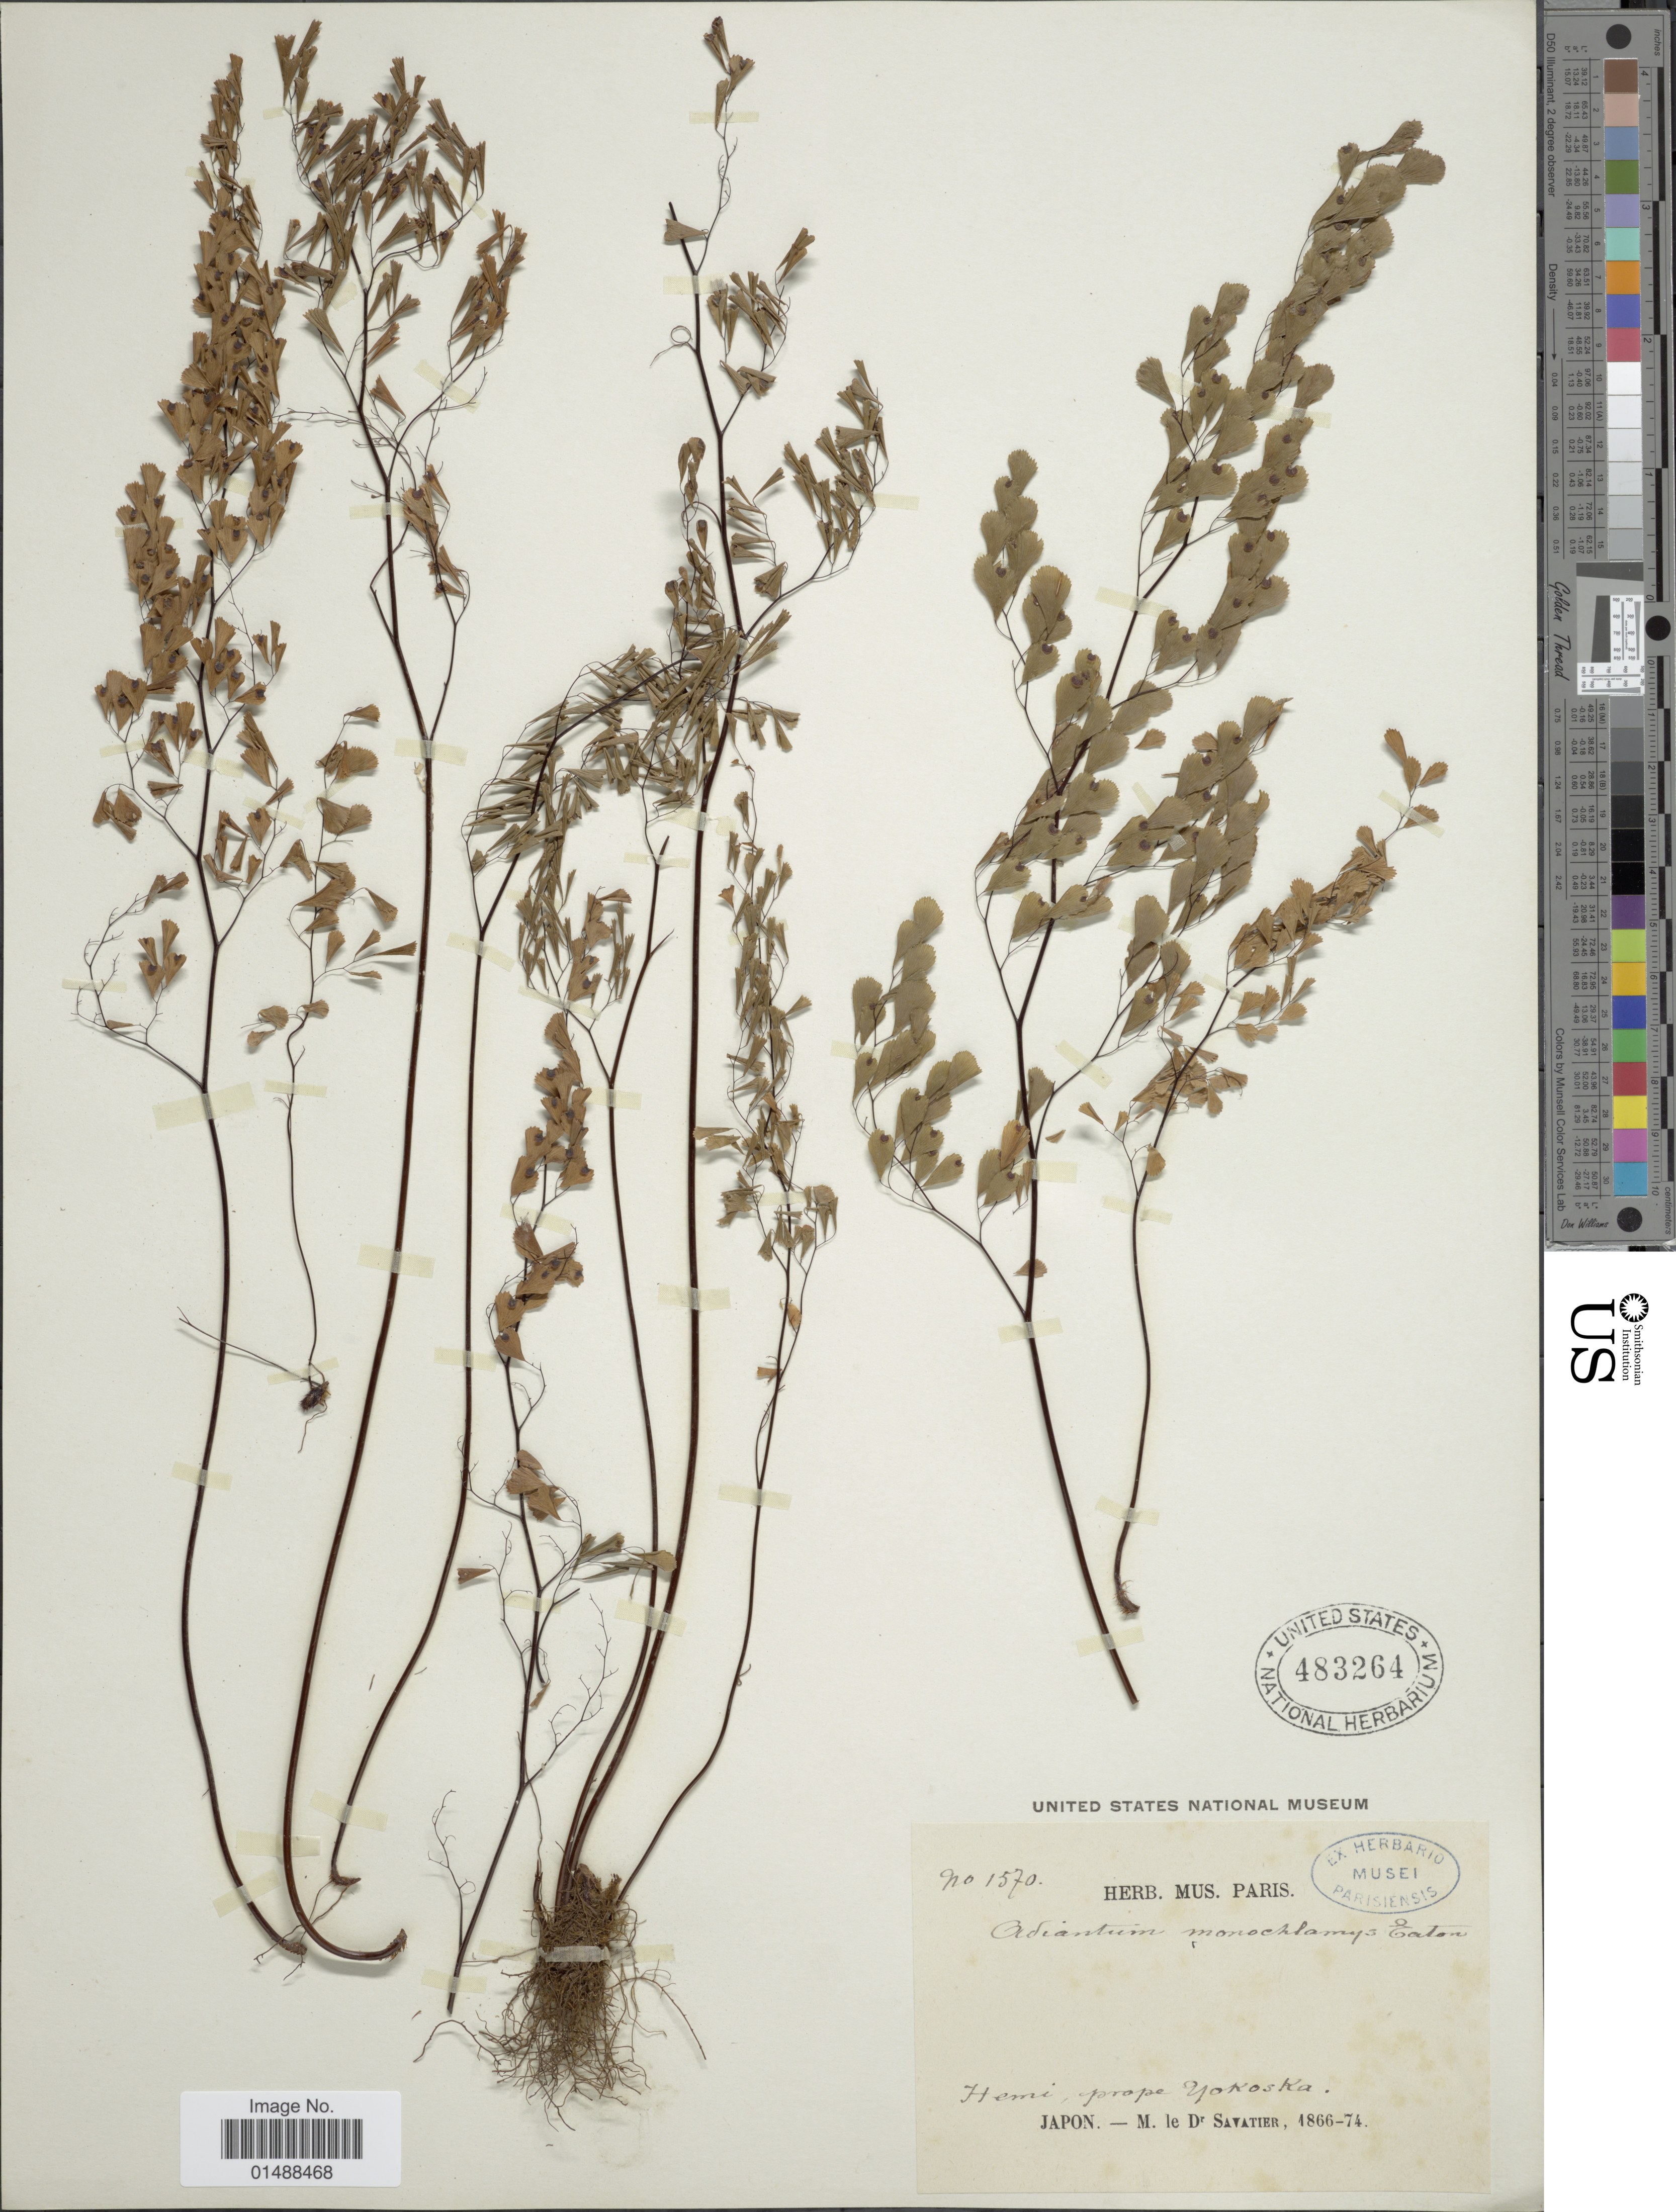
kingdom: Plantae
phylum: Tracheophyta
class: Polypodiopsida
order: Polypodiales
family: Pteridaceae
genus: Adiantum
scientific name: Adiantum monochlamys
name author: D.C. Eaton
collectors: M. Savatier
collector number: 1570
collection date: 1866/1874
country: Japan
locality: Japan, Hemi, prope Yokoska.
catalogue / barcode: US 483264